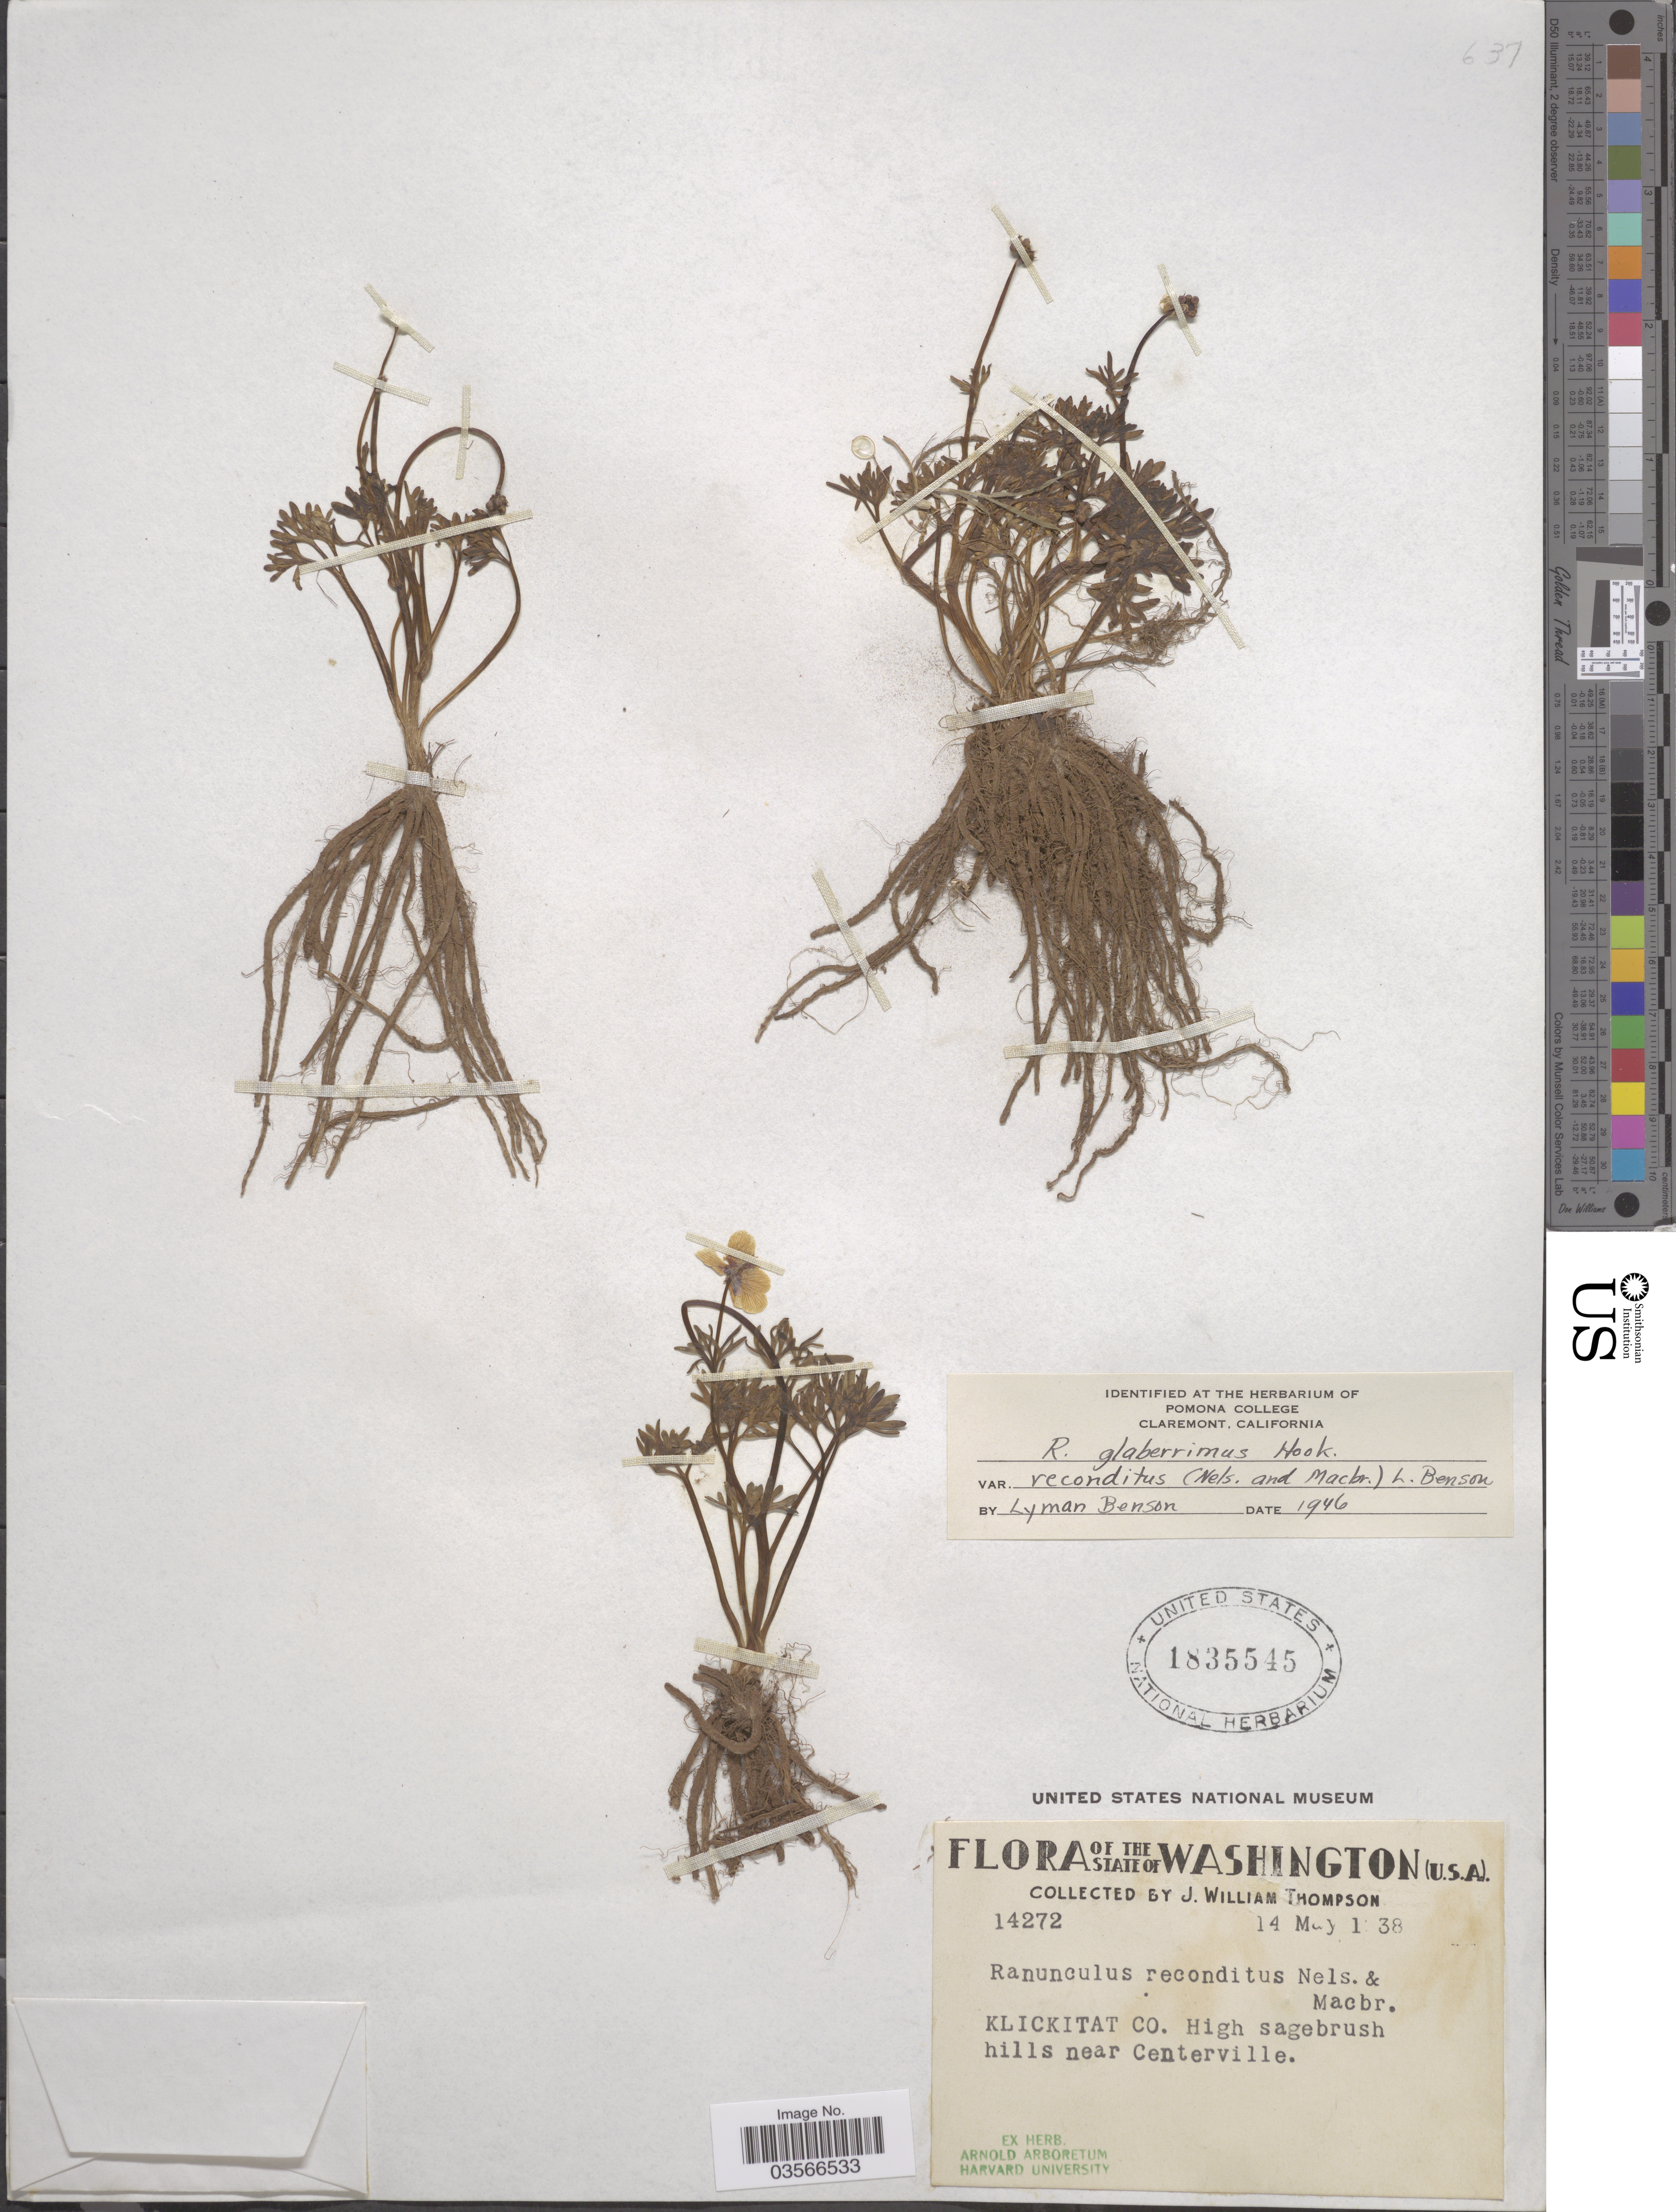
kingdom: Plantae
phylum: Tracheophyta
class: Magnoliopsida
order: Ranunculales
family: Ranunculaceae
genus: Ranunculus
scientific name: Ranunculus glaberrimus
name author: Hook.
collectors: J. W. Thompson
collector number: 14272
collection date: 1938-05-14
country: United States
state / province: Washington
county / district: Klickitat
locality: Klickitat Co. High sagebrush hills near Centerville.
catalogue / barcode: US 1835545